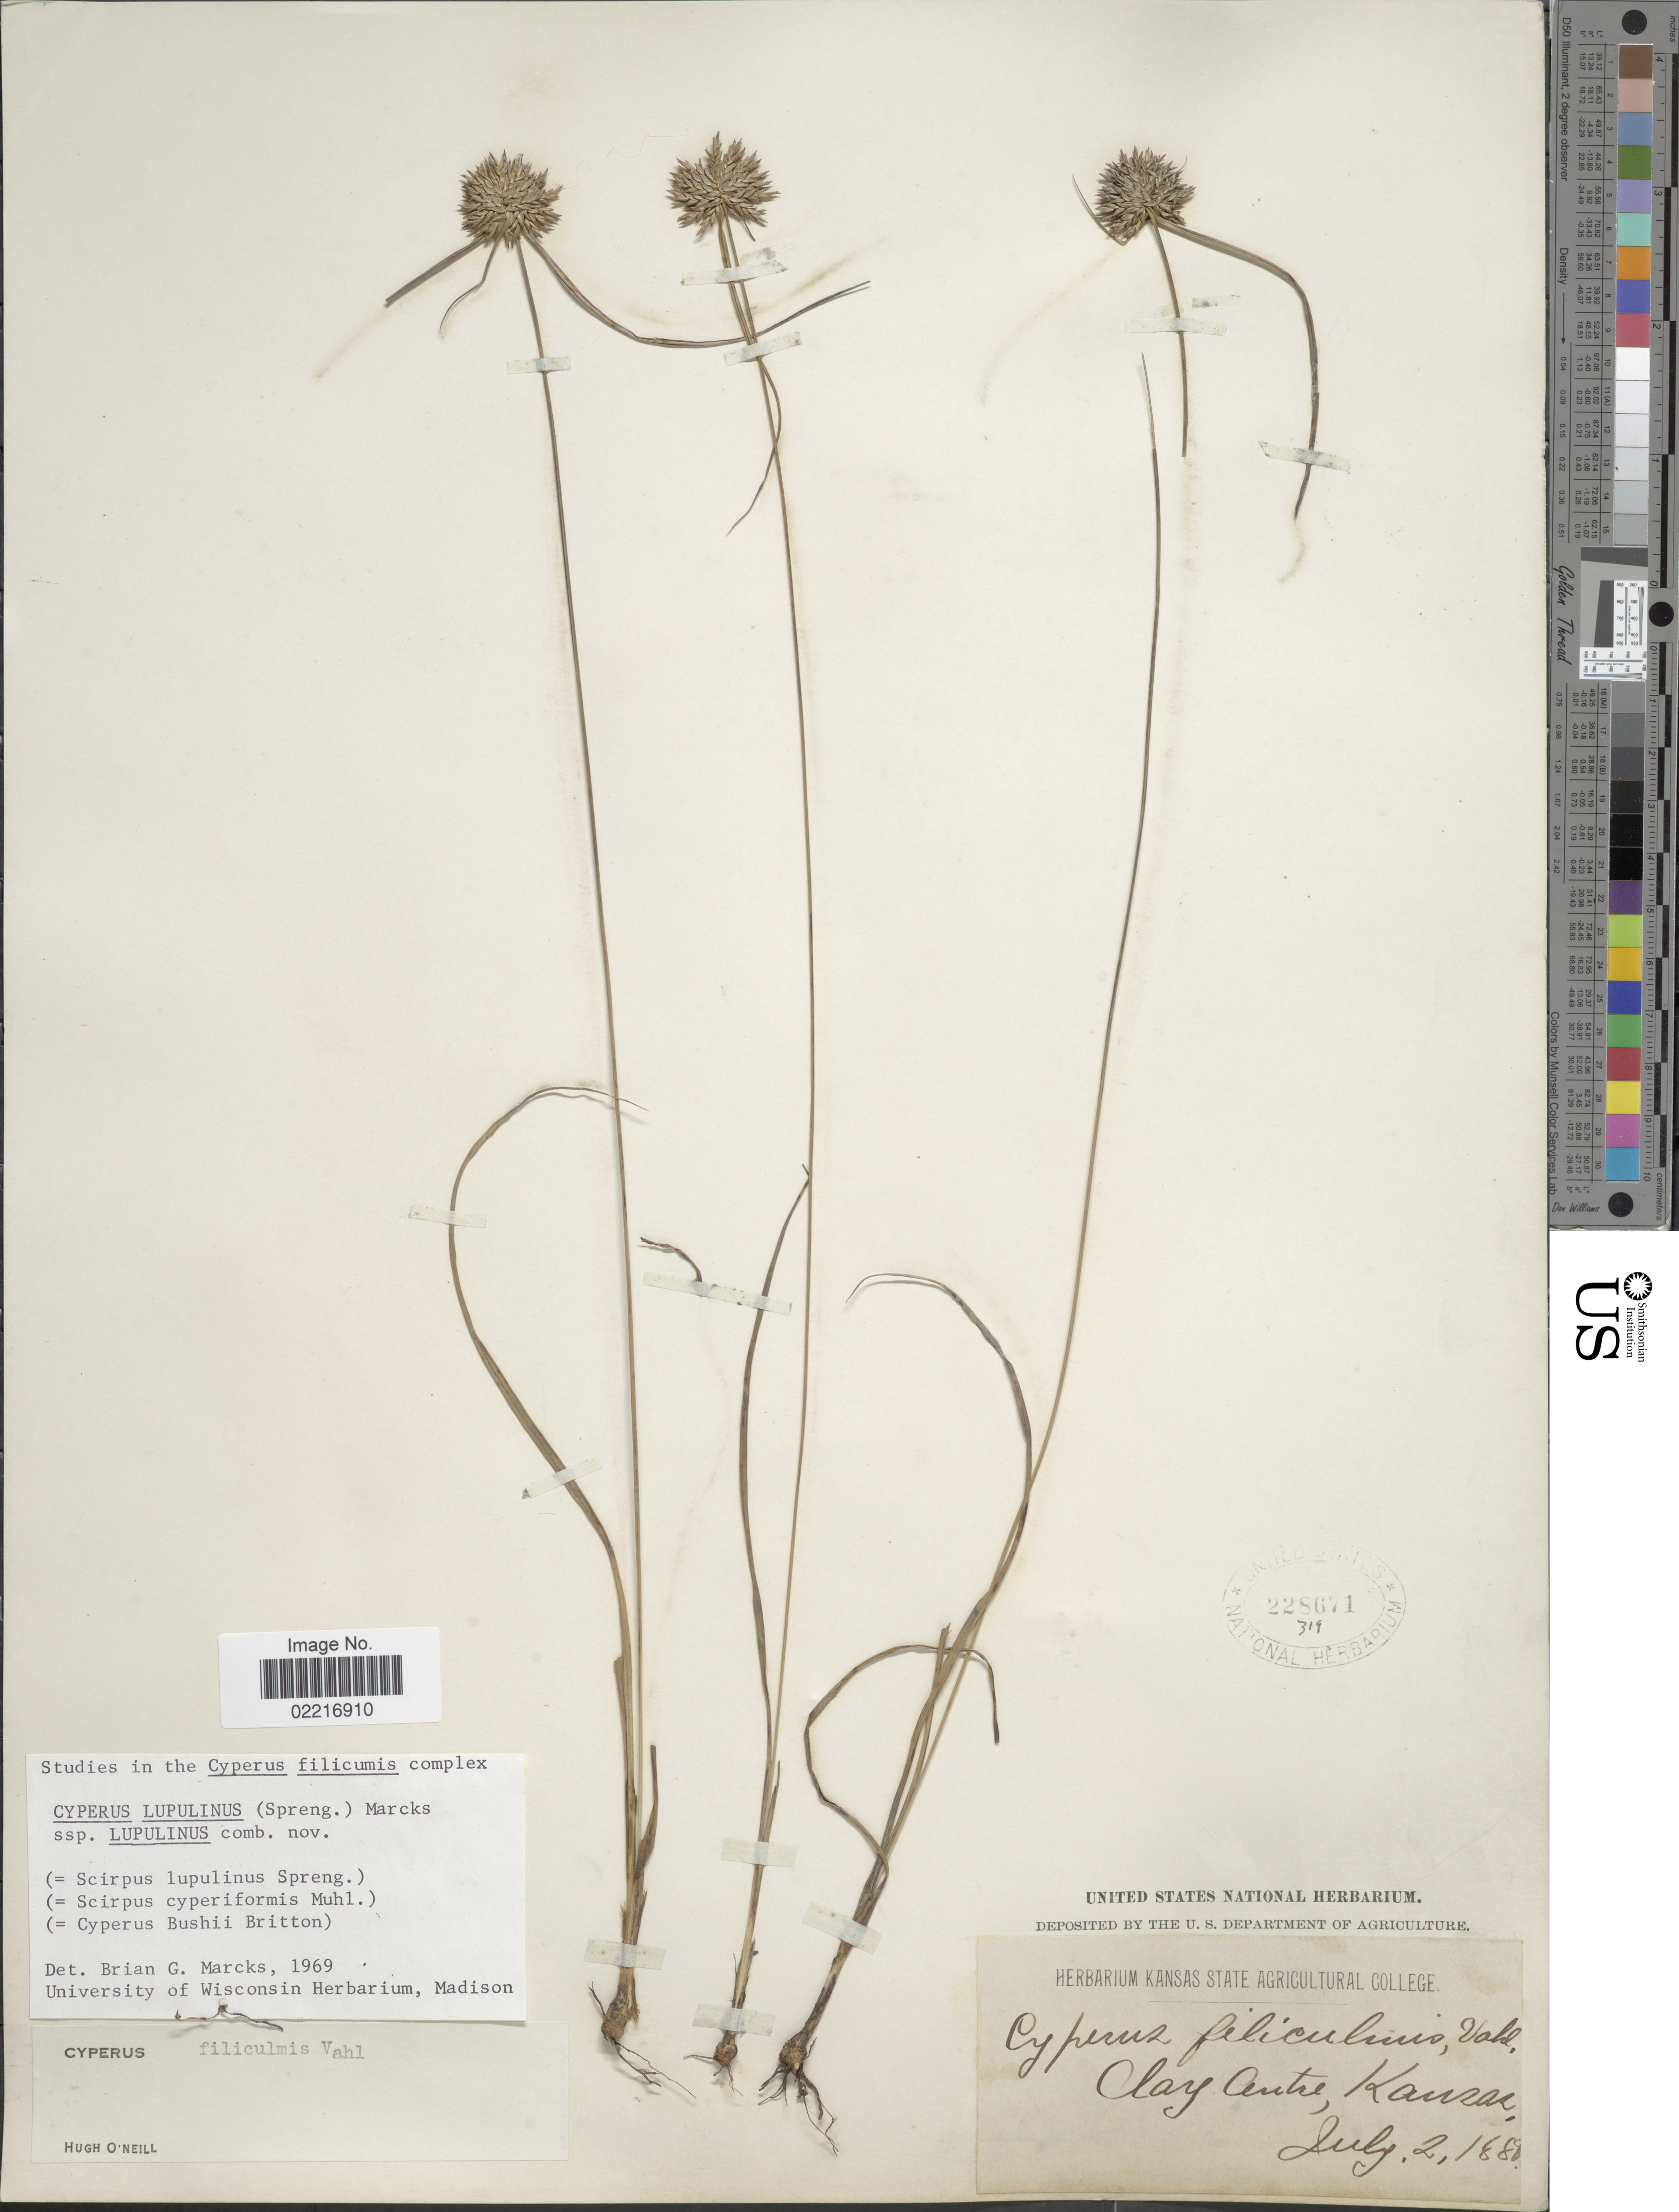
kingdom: Plantae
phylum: Tracheophyta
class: Liliopsida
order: Poales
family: Cyperaceae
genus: Cyperus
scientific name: Cyperus lupulinus subsp. lupulinus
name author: (Spreng.) Marcks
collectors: ex herb. Kansas State Agricultural College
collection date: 1888-07-02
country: United States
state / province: Kansas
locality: Clay Centre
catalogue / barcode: US 228671